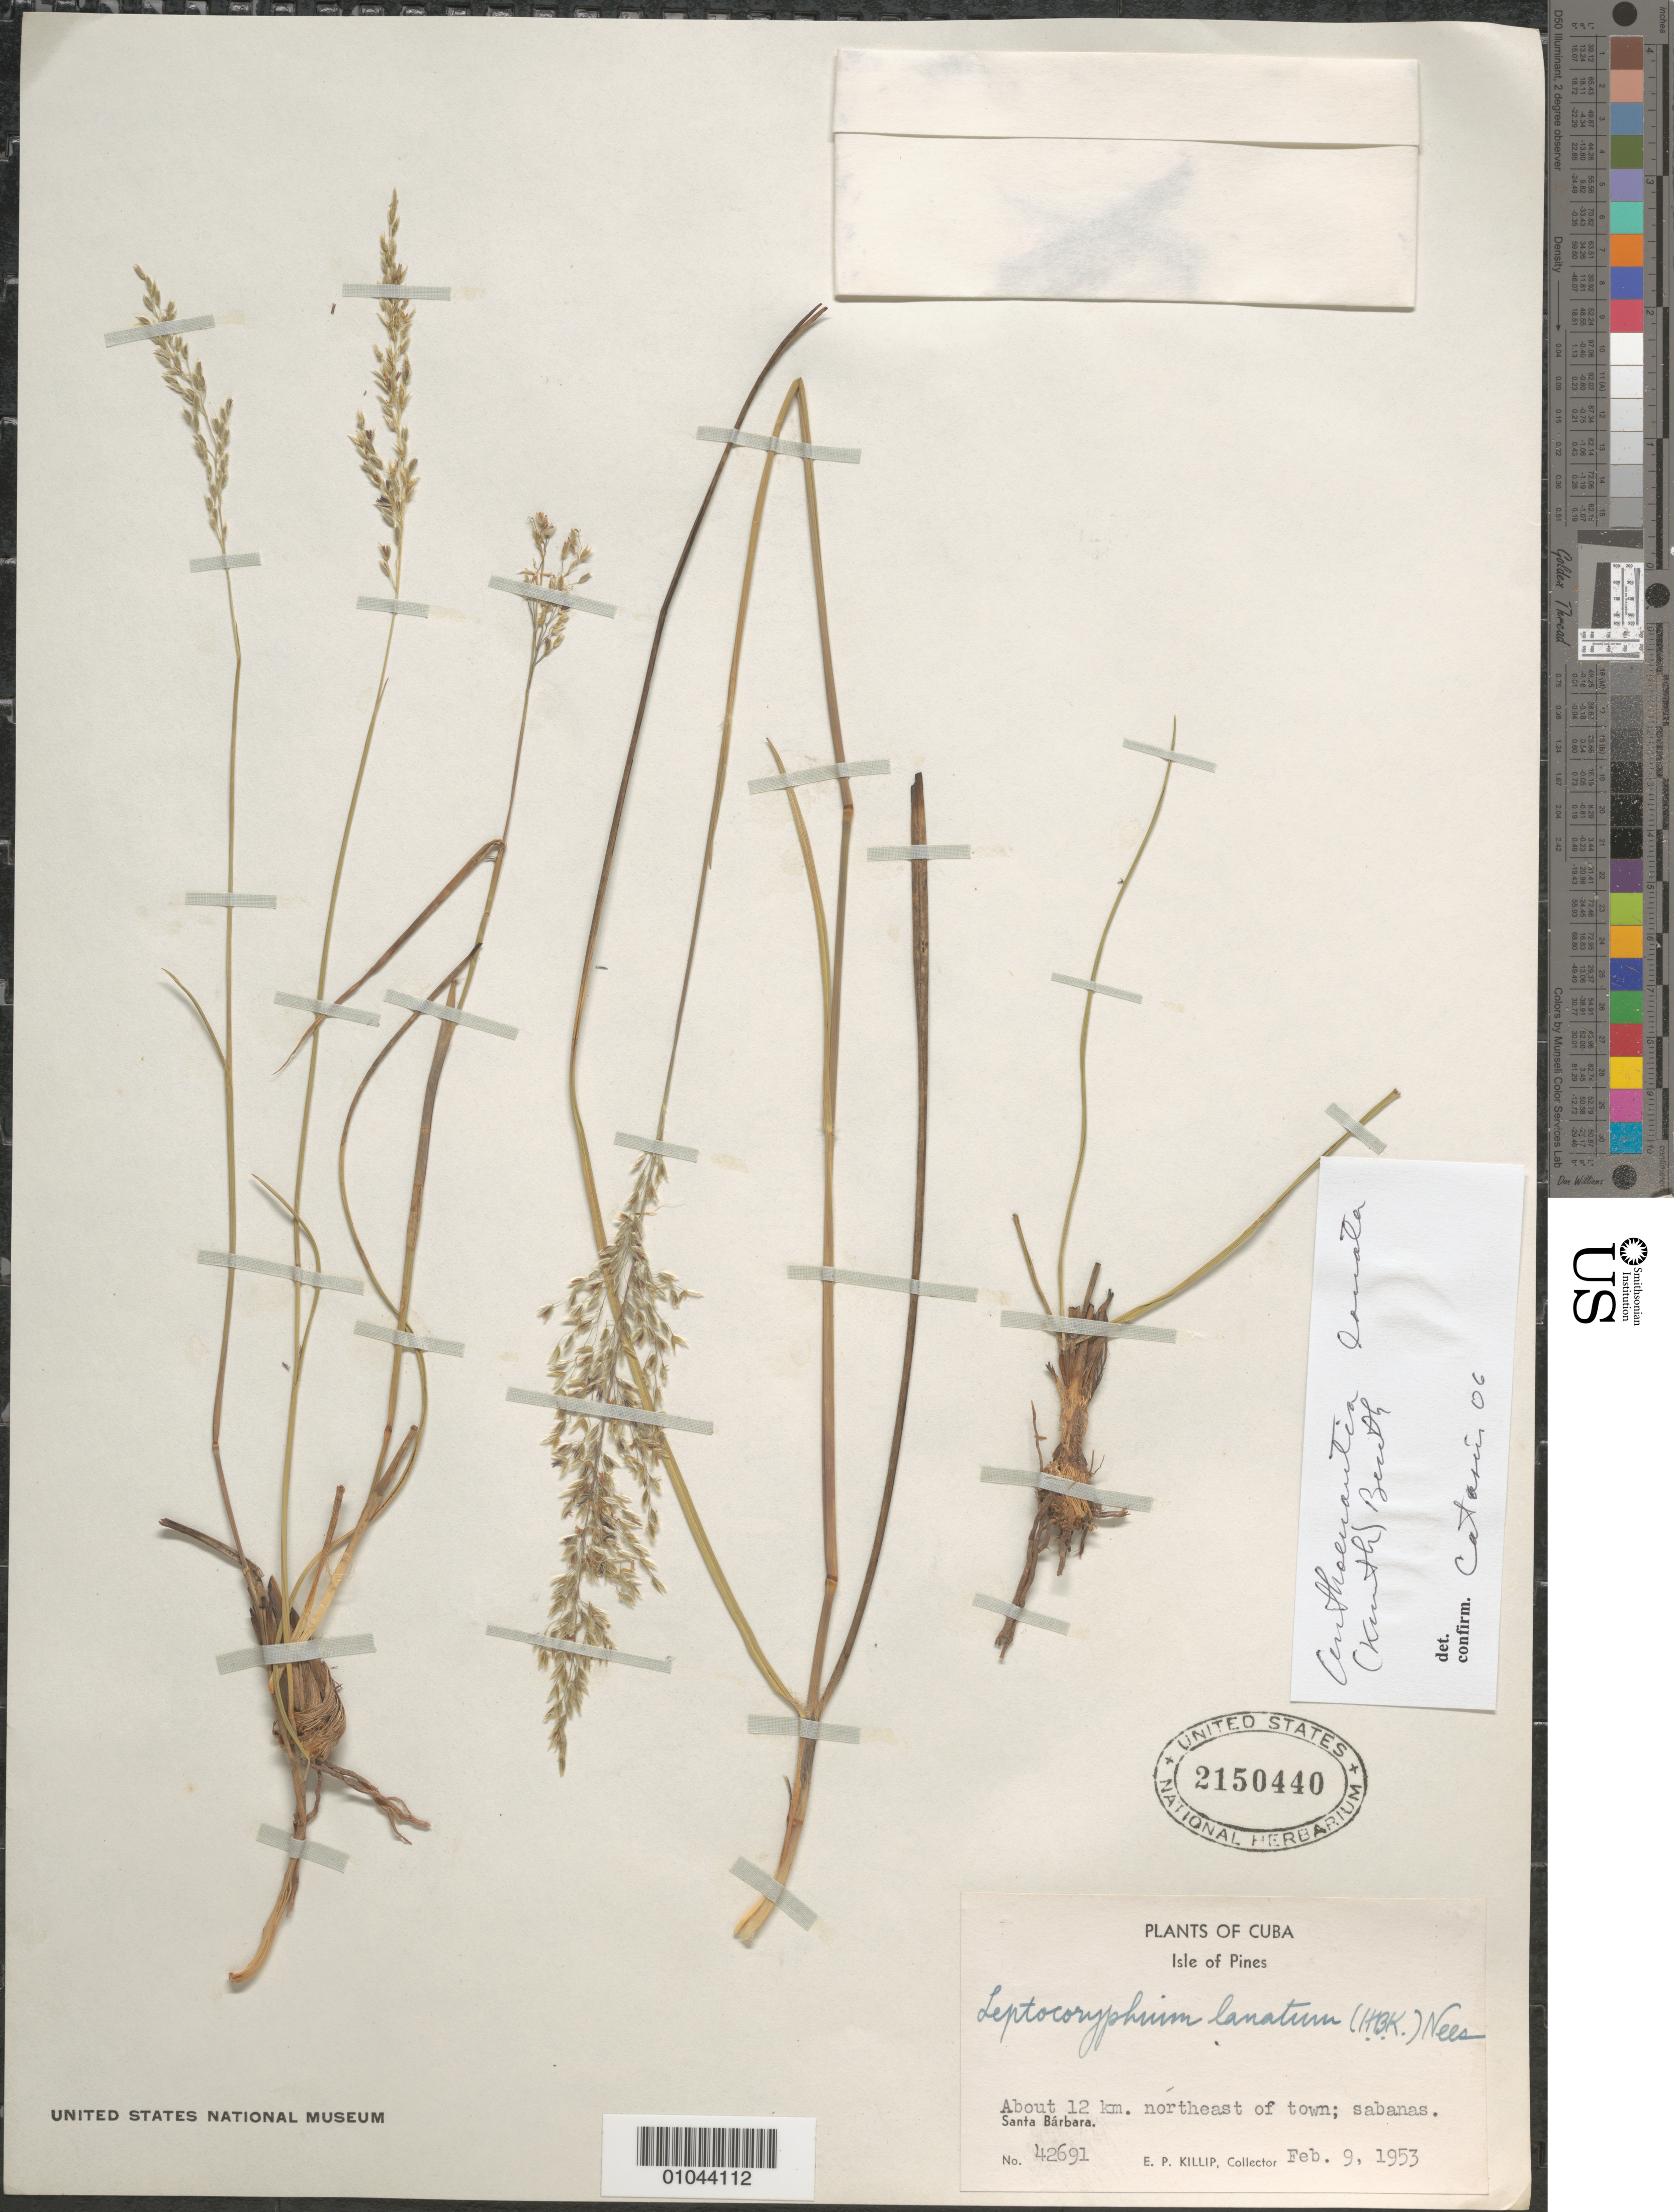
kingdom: Plantae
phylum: Tracheophyta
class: Liliopsida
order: Poales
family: Poaceae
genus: Leptocoryphium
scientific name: Leptocoryphium lanatum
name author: (Kunth) Nees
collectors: E. P. Killip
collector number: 42691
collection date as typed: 09 Feb 1953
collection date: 1953-02-09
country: Cuba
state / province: Isla de la Juventud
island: Isla de la Juventud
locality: [Isle of Pines], about 12 Km NE of town, Santa Barbara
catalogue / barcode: US 2150440